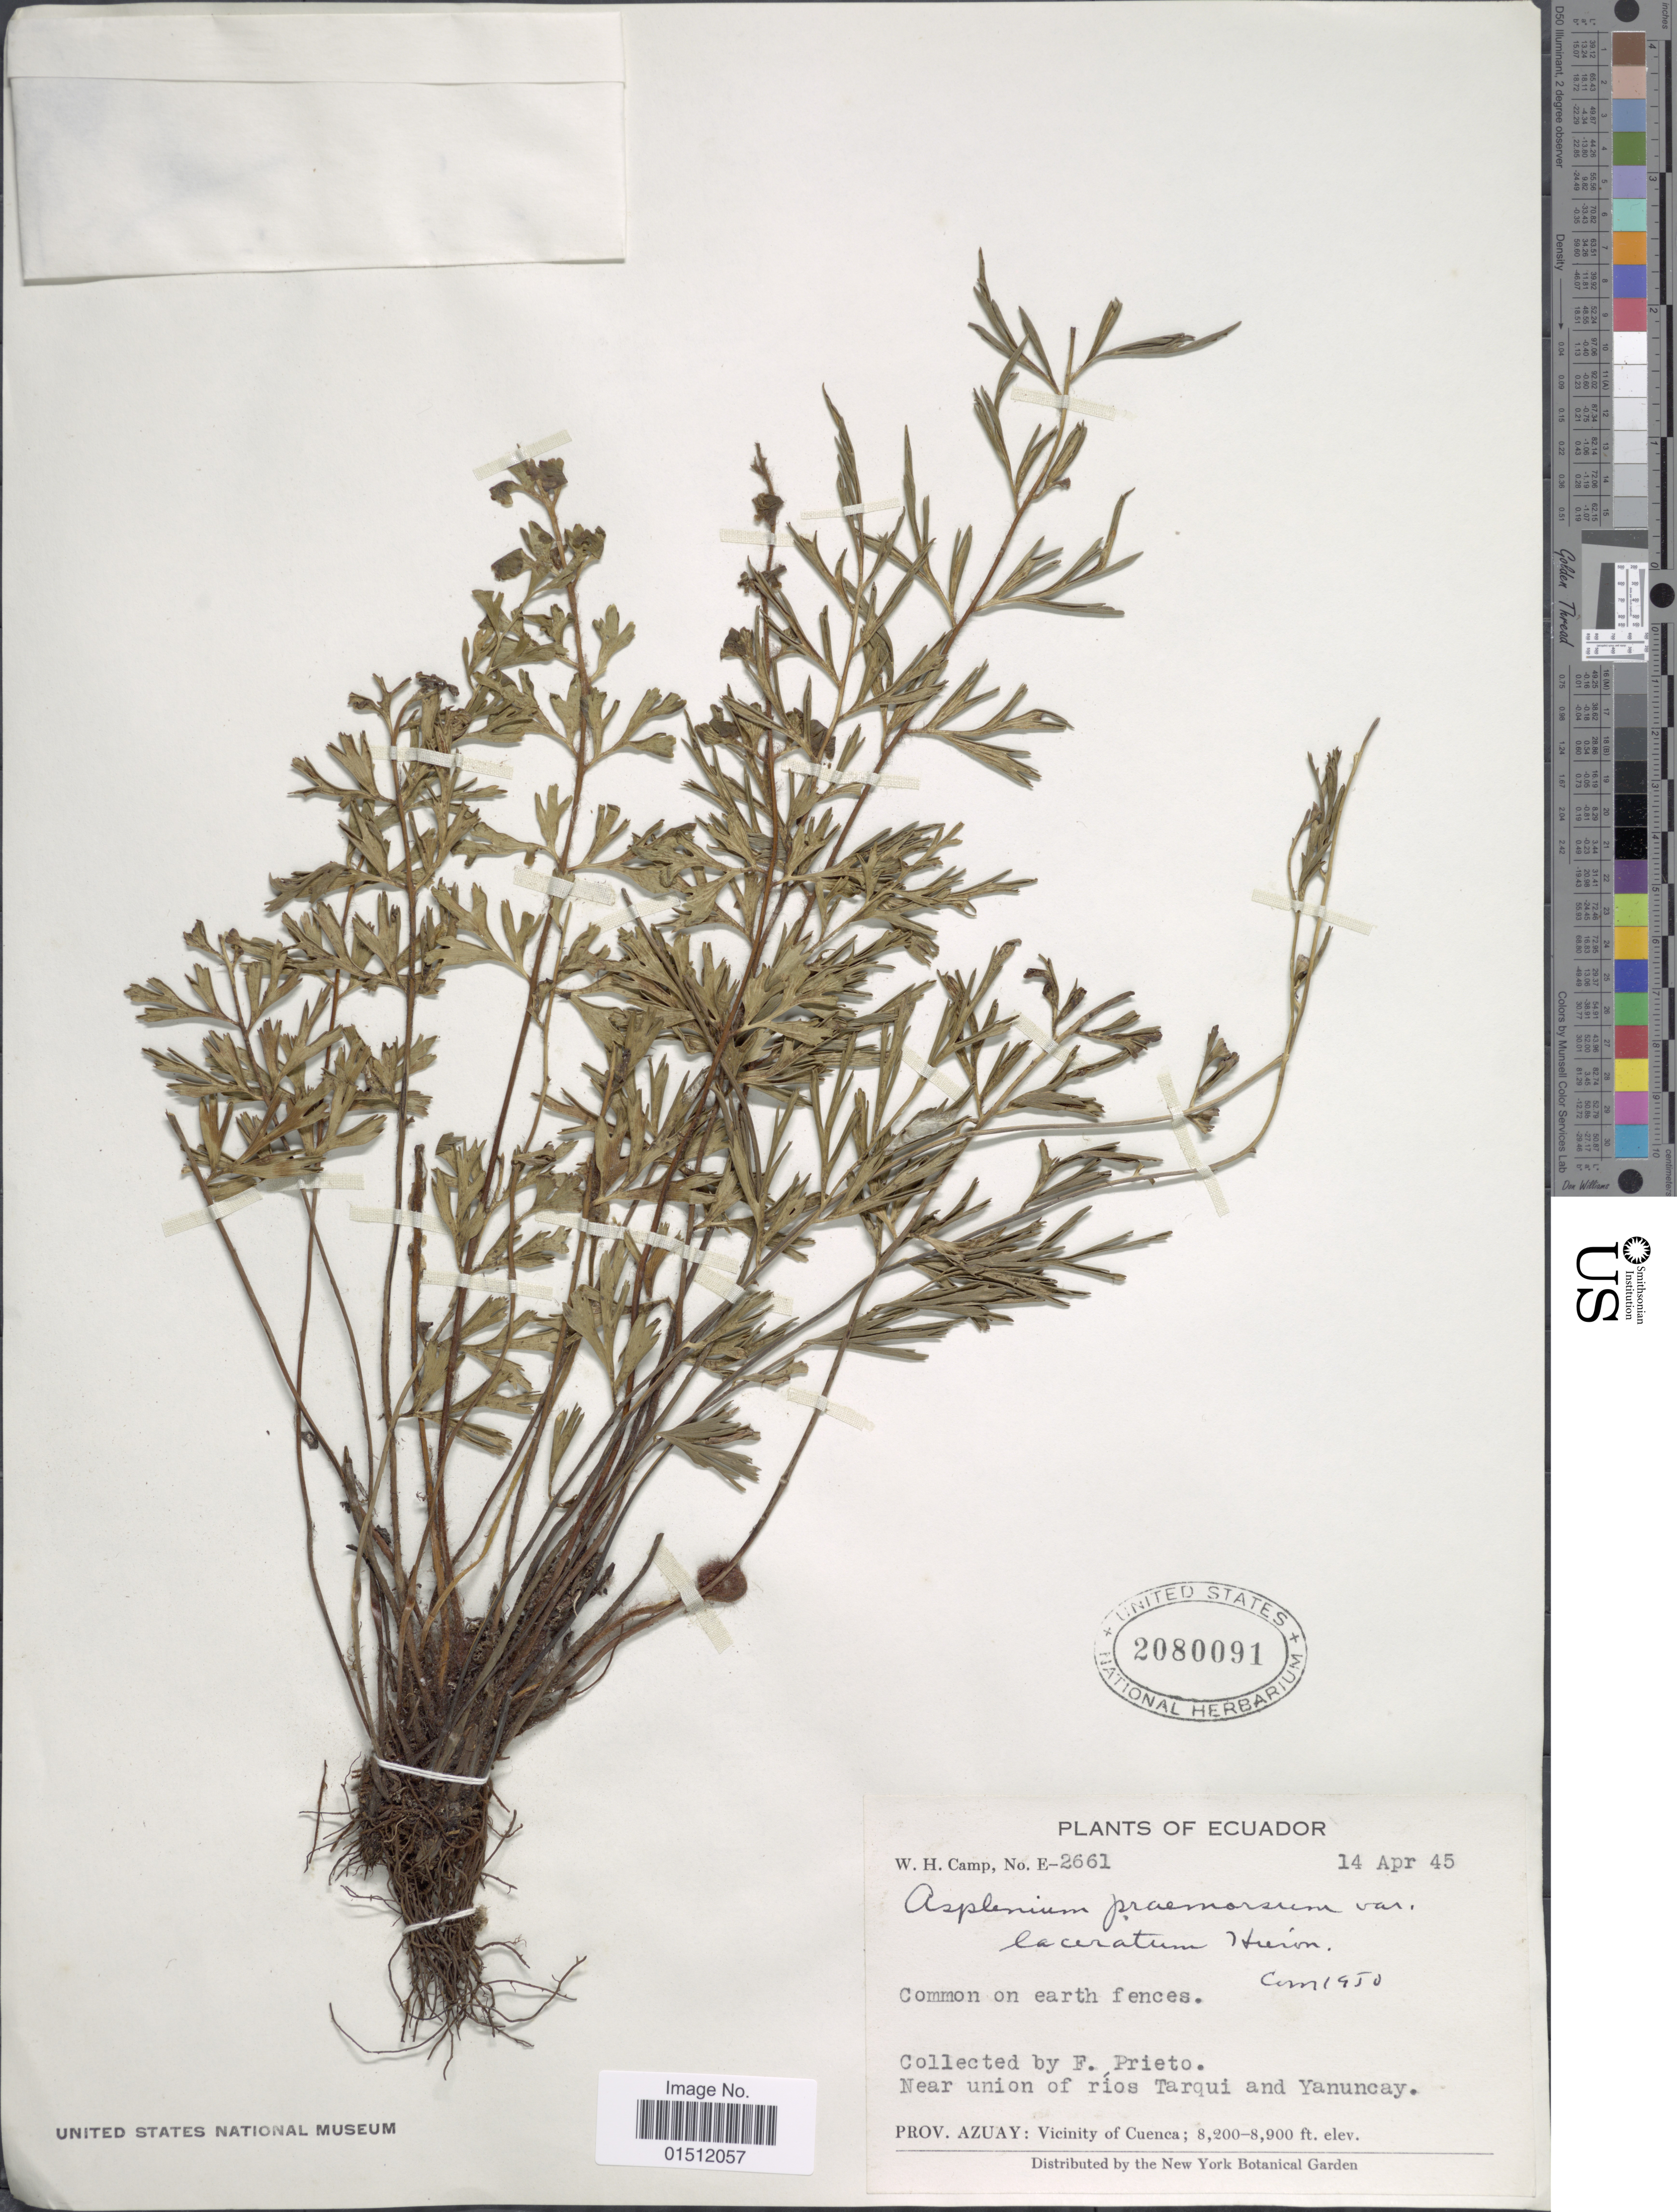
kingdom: Plantae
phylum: Tracheophyta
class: Polypodiopsida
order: Polypodiales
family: Aspleniaceae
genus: Asplenium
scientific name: Asplenium praemorsum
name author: Sw.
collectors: F. Prieto & W. H. Camp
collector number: E-2661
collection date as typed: Transcribed d/m/y: 14/4/45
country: Ecuador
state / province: Azuay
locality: W. H. Camp, Near union of rios Tarqui and Yanuncay. Prov. Azuay:Vicinity of Cuenca.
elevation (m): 2499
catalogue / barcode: US 2080091